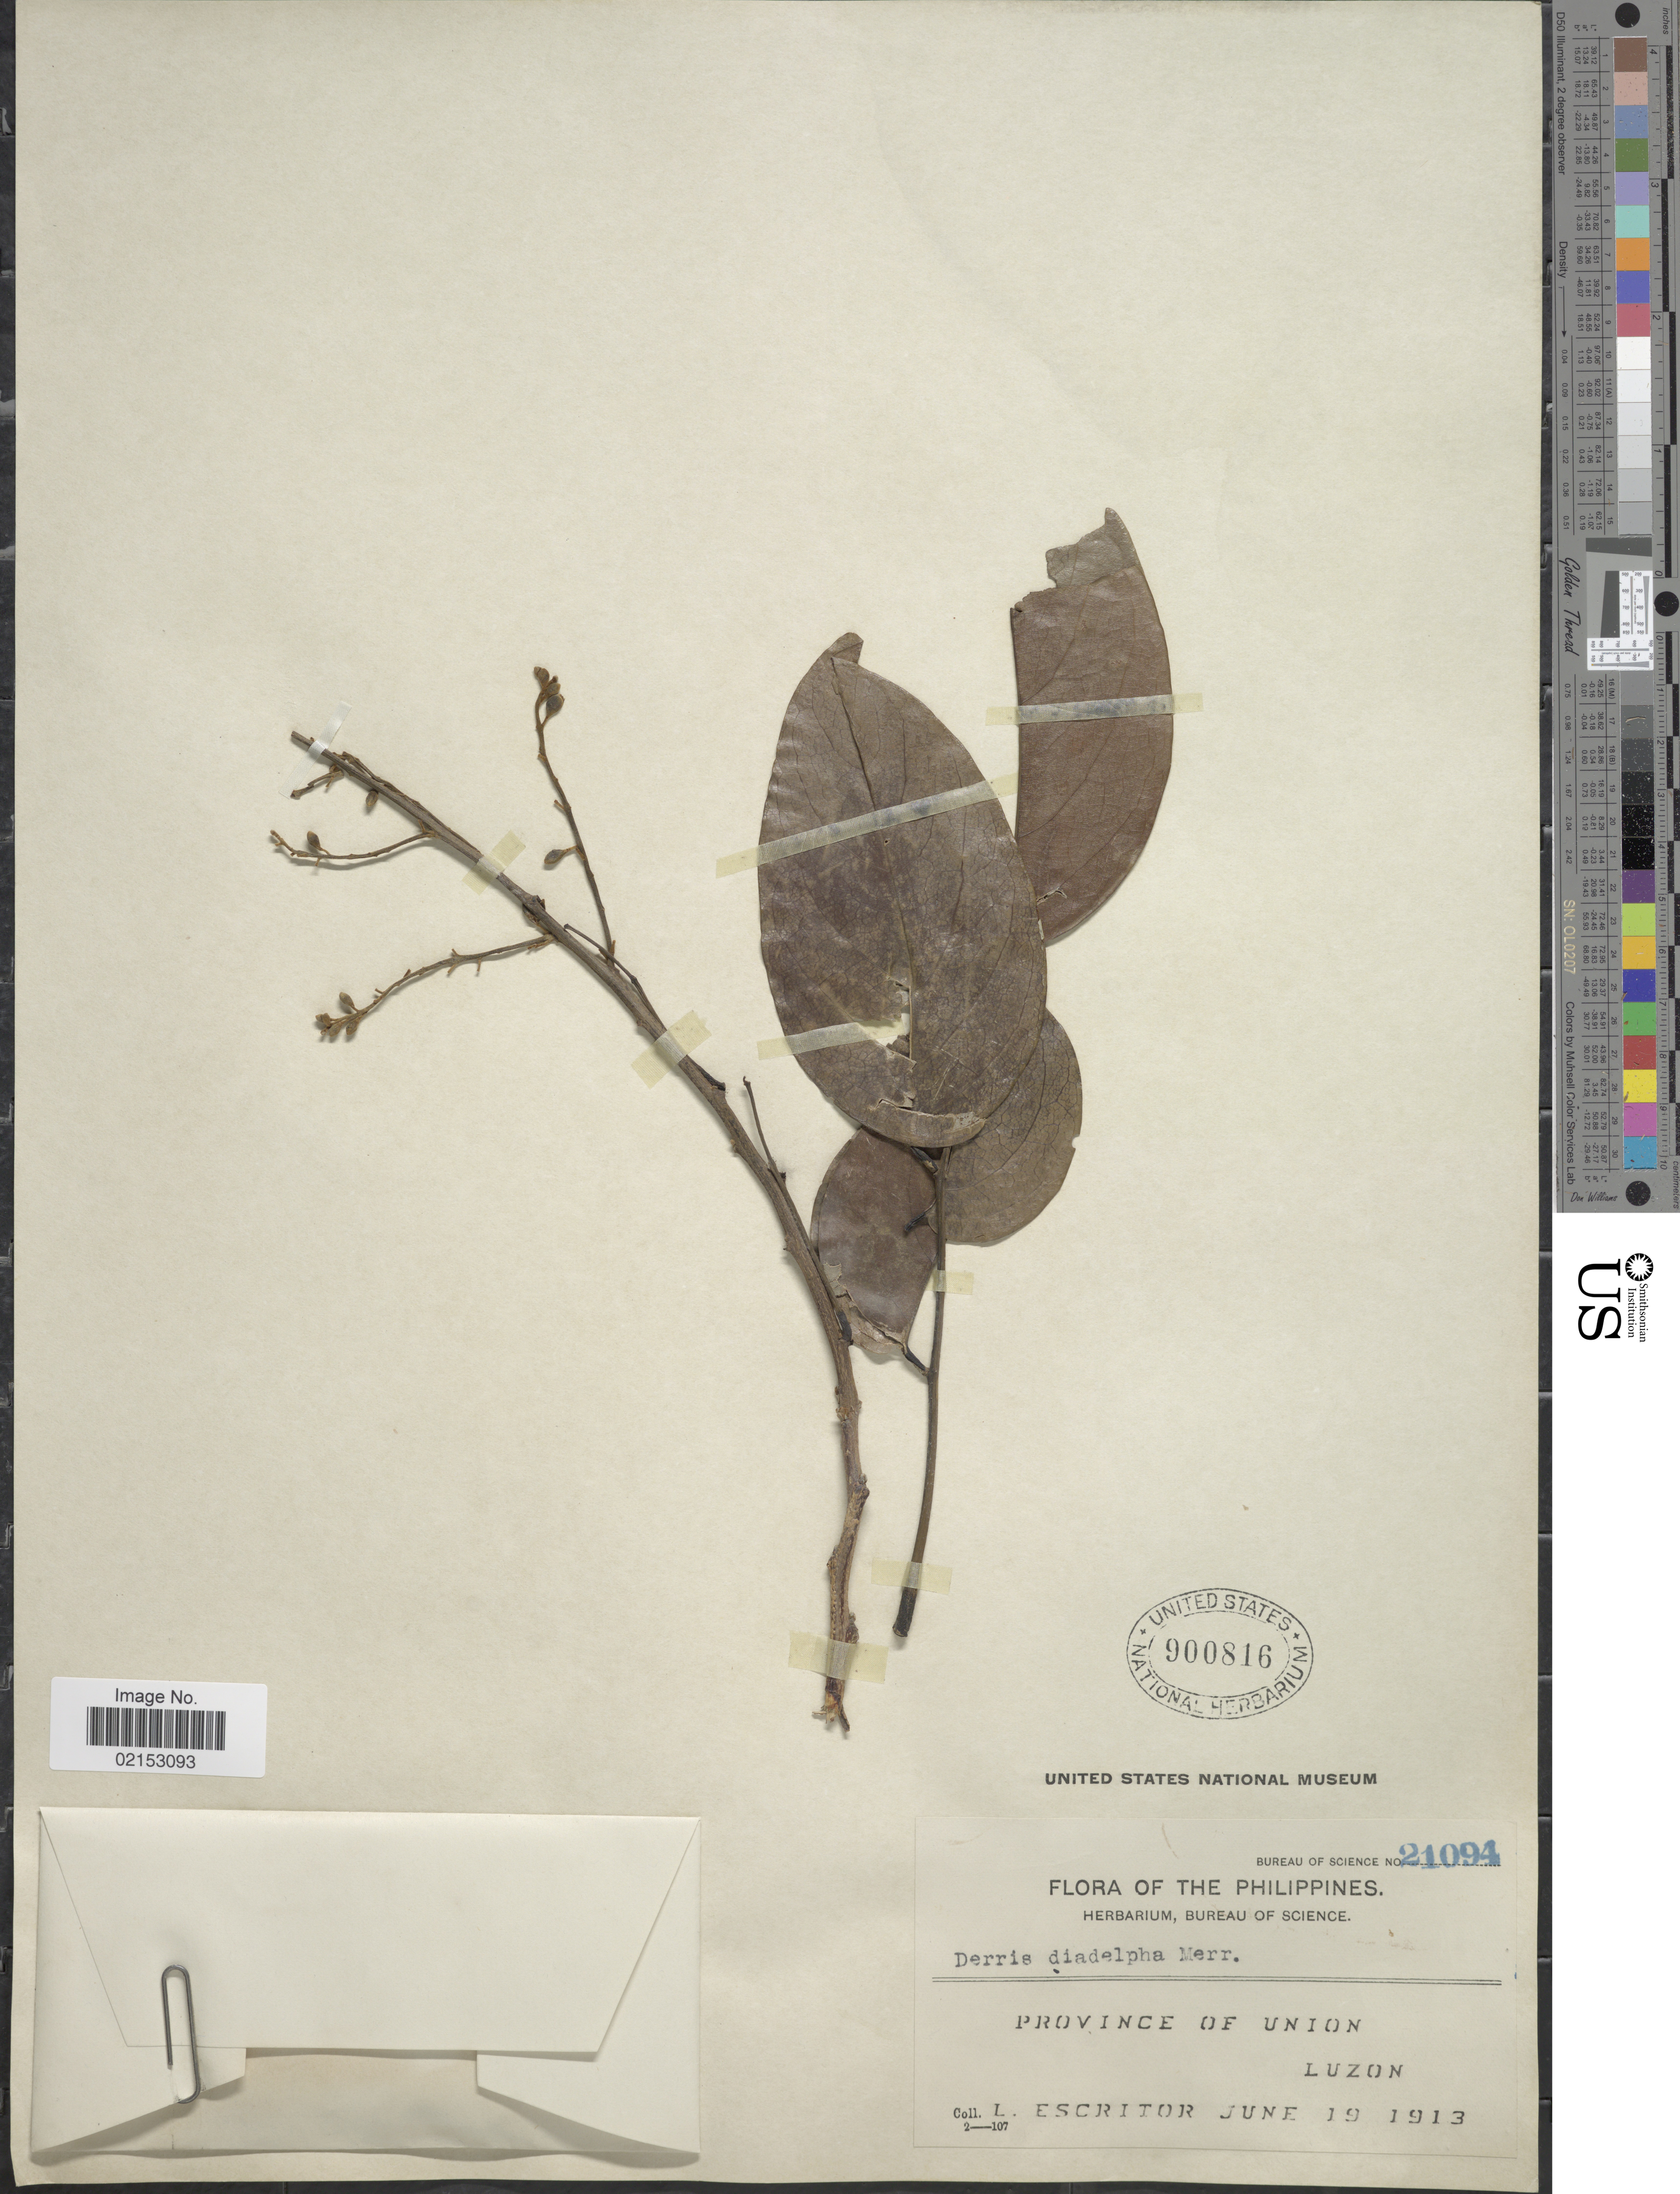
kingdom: Plantae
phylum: Tracheophyta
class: Magnoliopsida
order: Fabales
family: Fabaceae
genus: Aganope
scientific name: Aganope heptaphylla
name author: (L.) Polhill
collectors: L. Escritor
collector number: Bureau of Science 21094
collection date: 1913-06-19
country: Philippines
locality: Province of Union, Luzon.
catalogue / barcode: US 900816